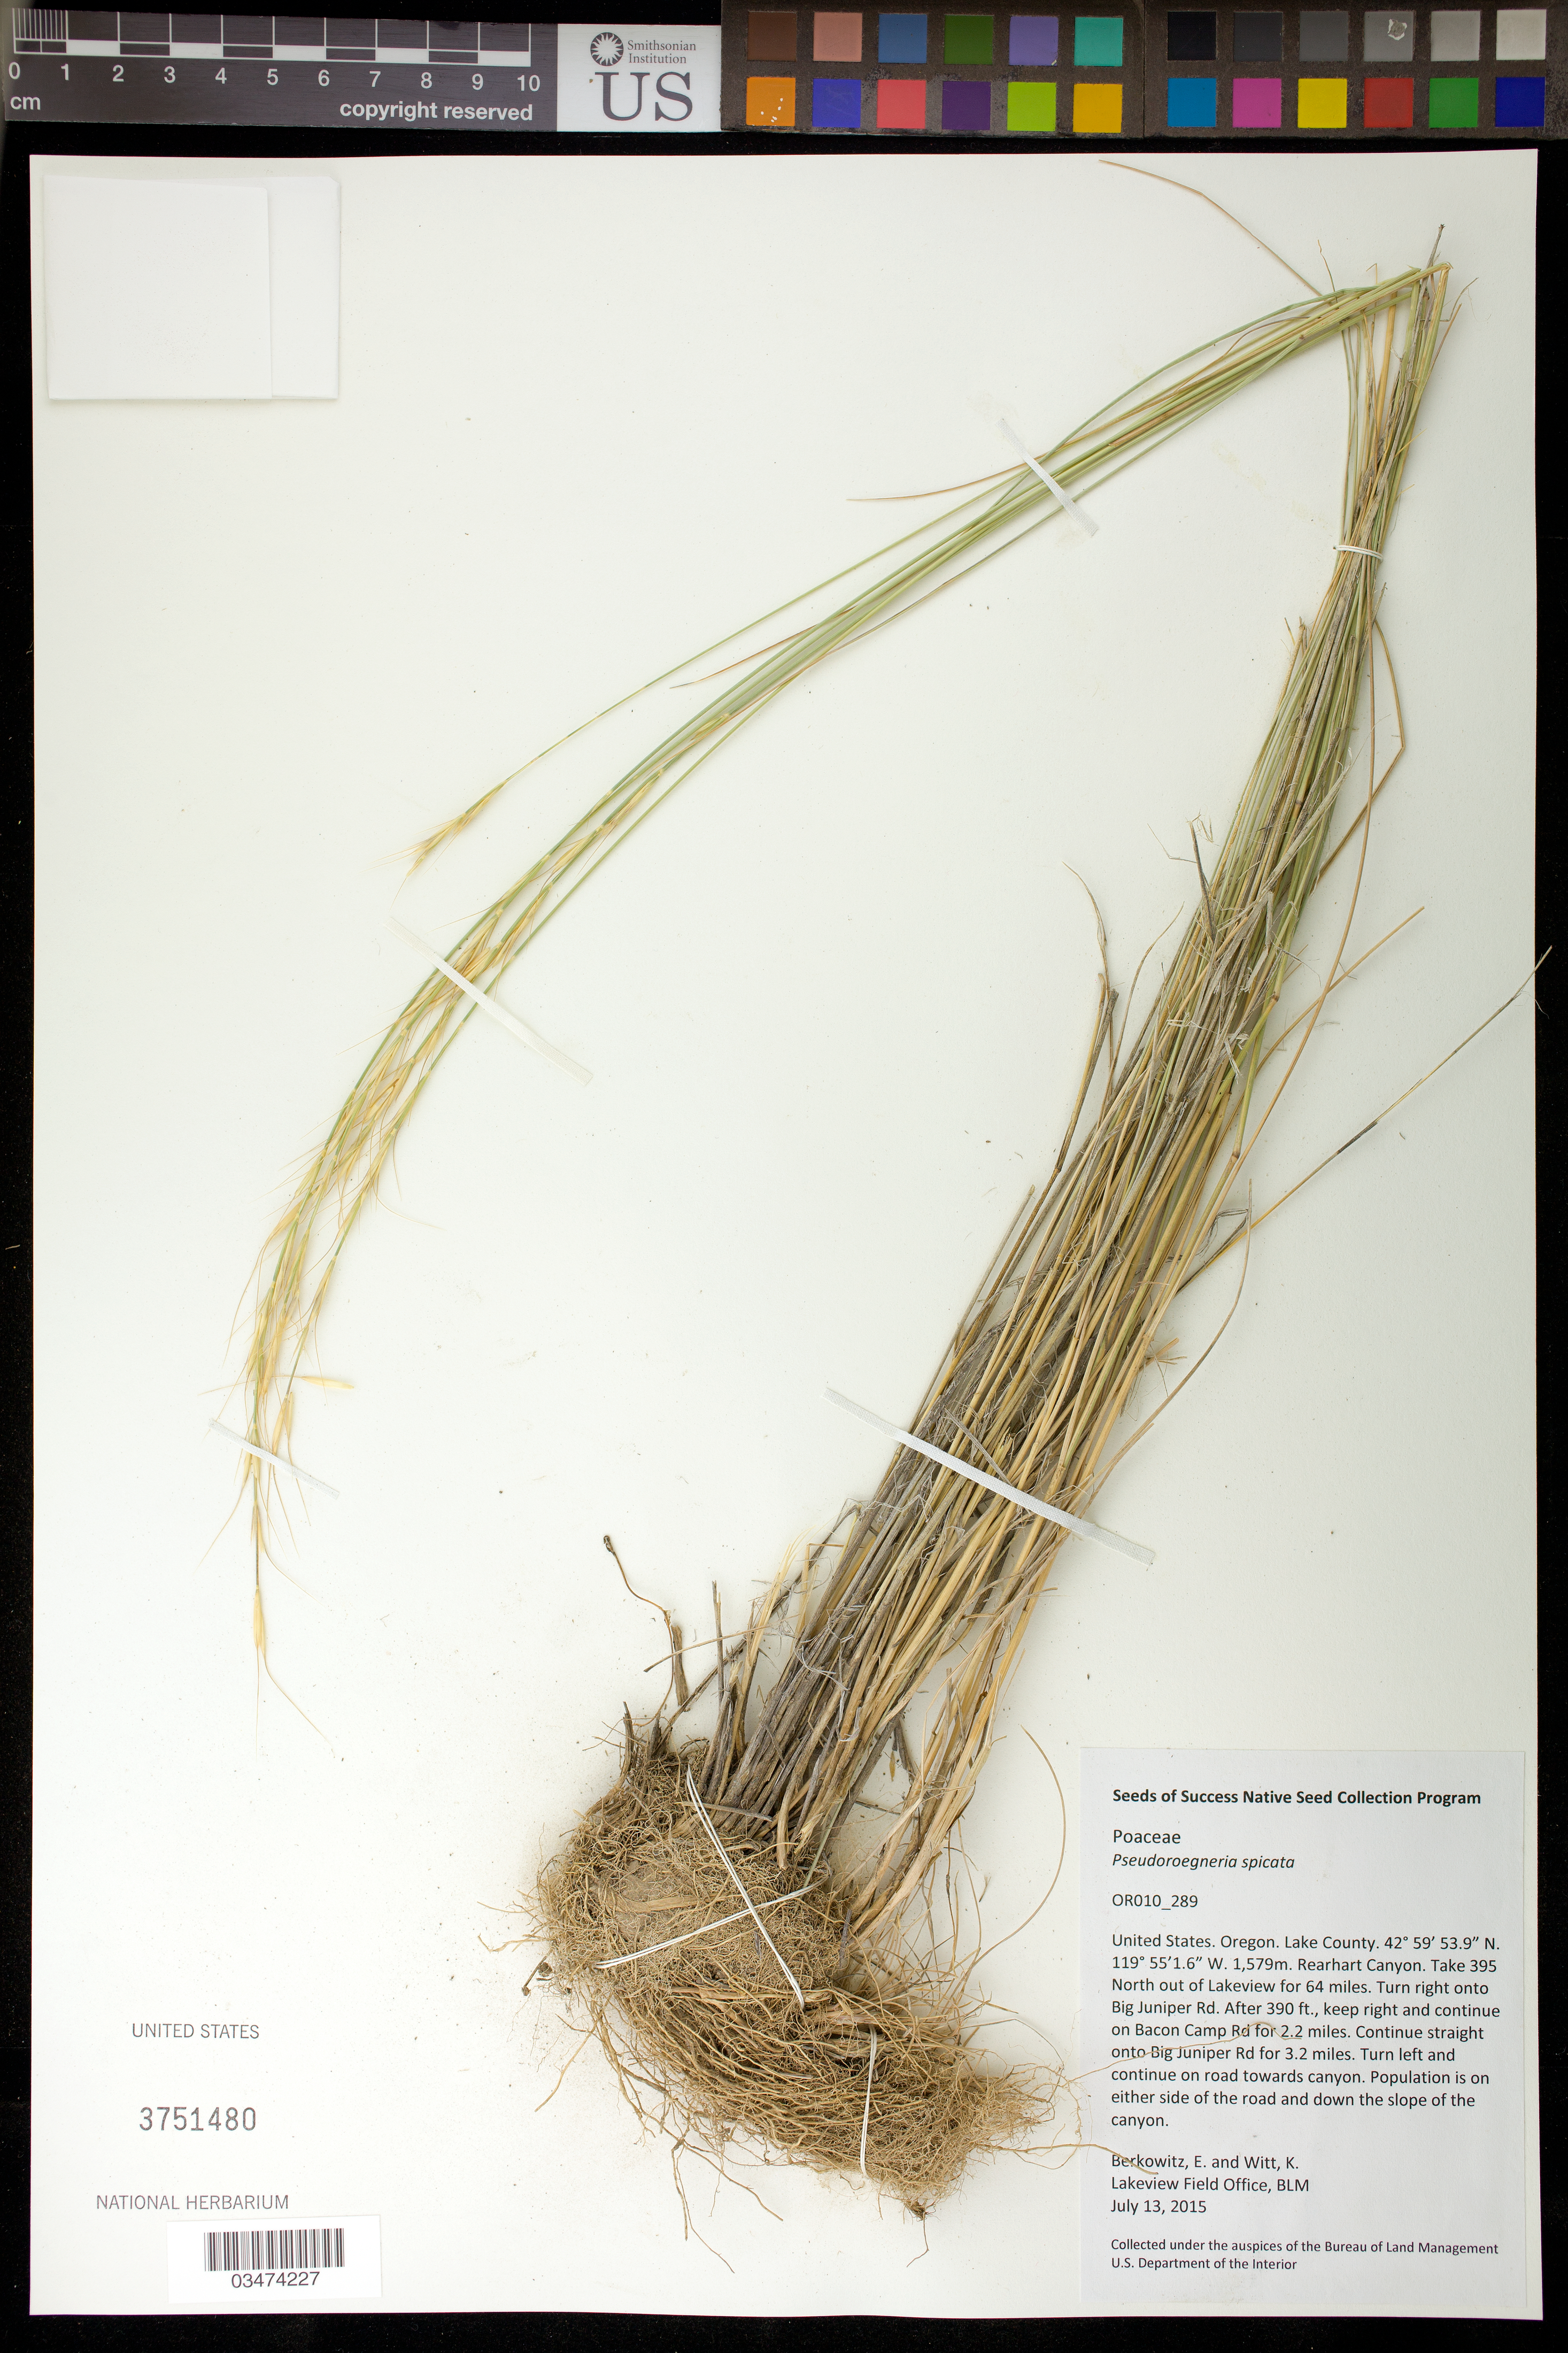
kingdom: Plantae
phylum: Tracheophyta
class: Liliopsida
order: Poales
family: Poaceae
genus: Pseudoroegneria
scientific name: Pseudoroegneria spicata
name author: (Pursh) Á. Löve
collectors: E. Berkowitz & K. Witt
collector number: OR010-289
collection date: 2015-07-13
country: United States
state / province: Oregon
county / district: Lake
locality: Lakeview Resource Area, Rearhart Canyon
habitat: Rabbitbrush, bunchgrass steppe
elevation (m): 481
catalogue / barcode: US 3751480